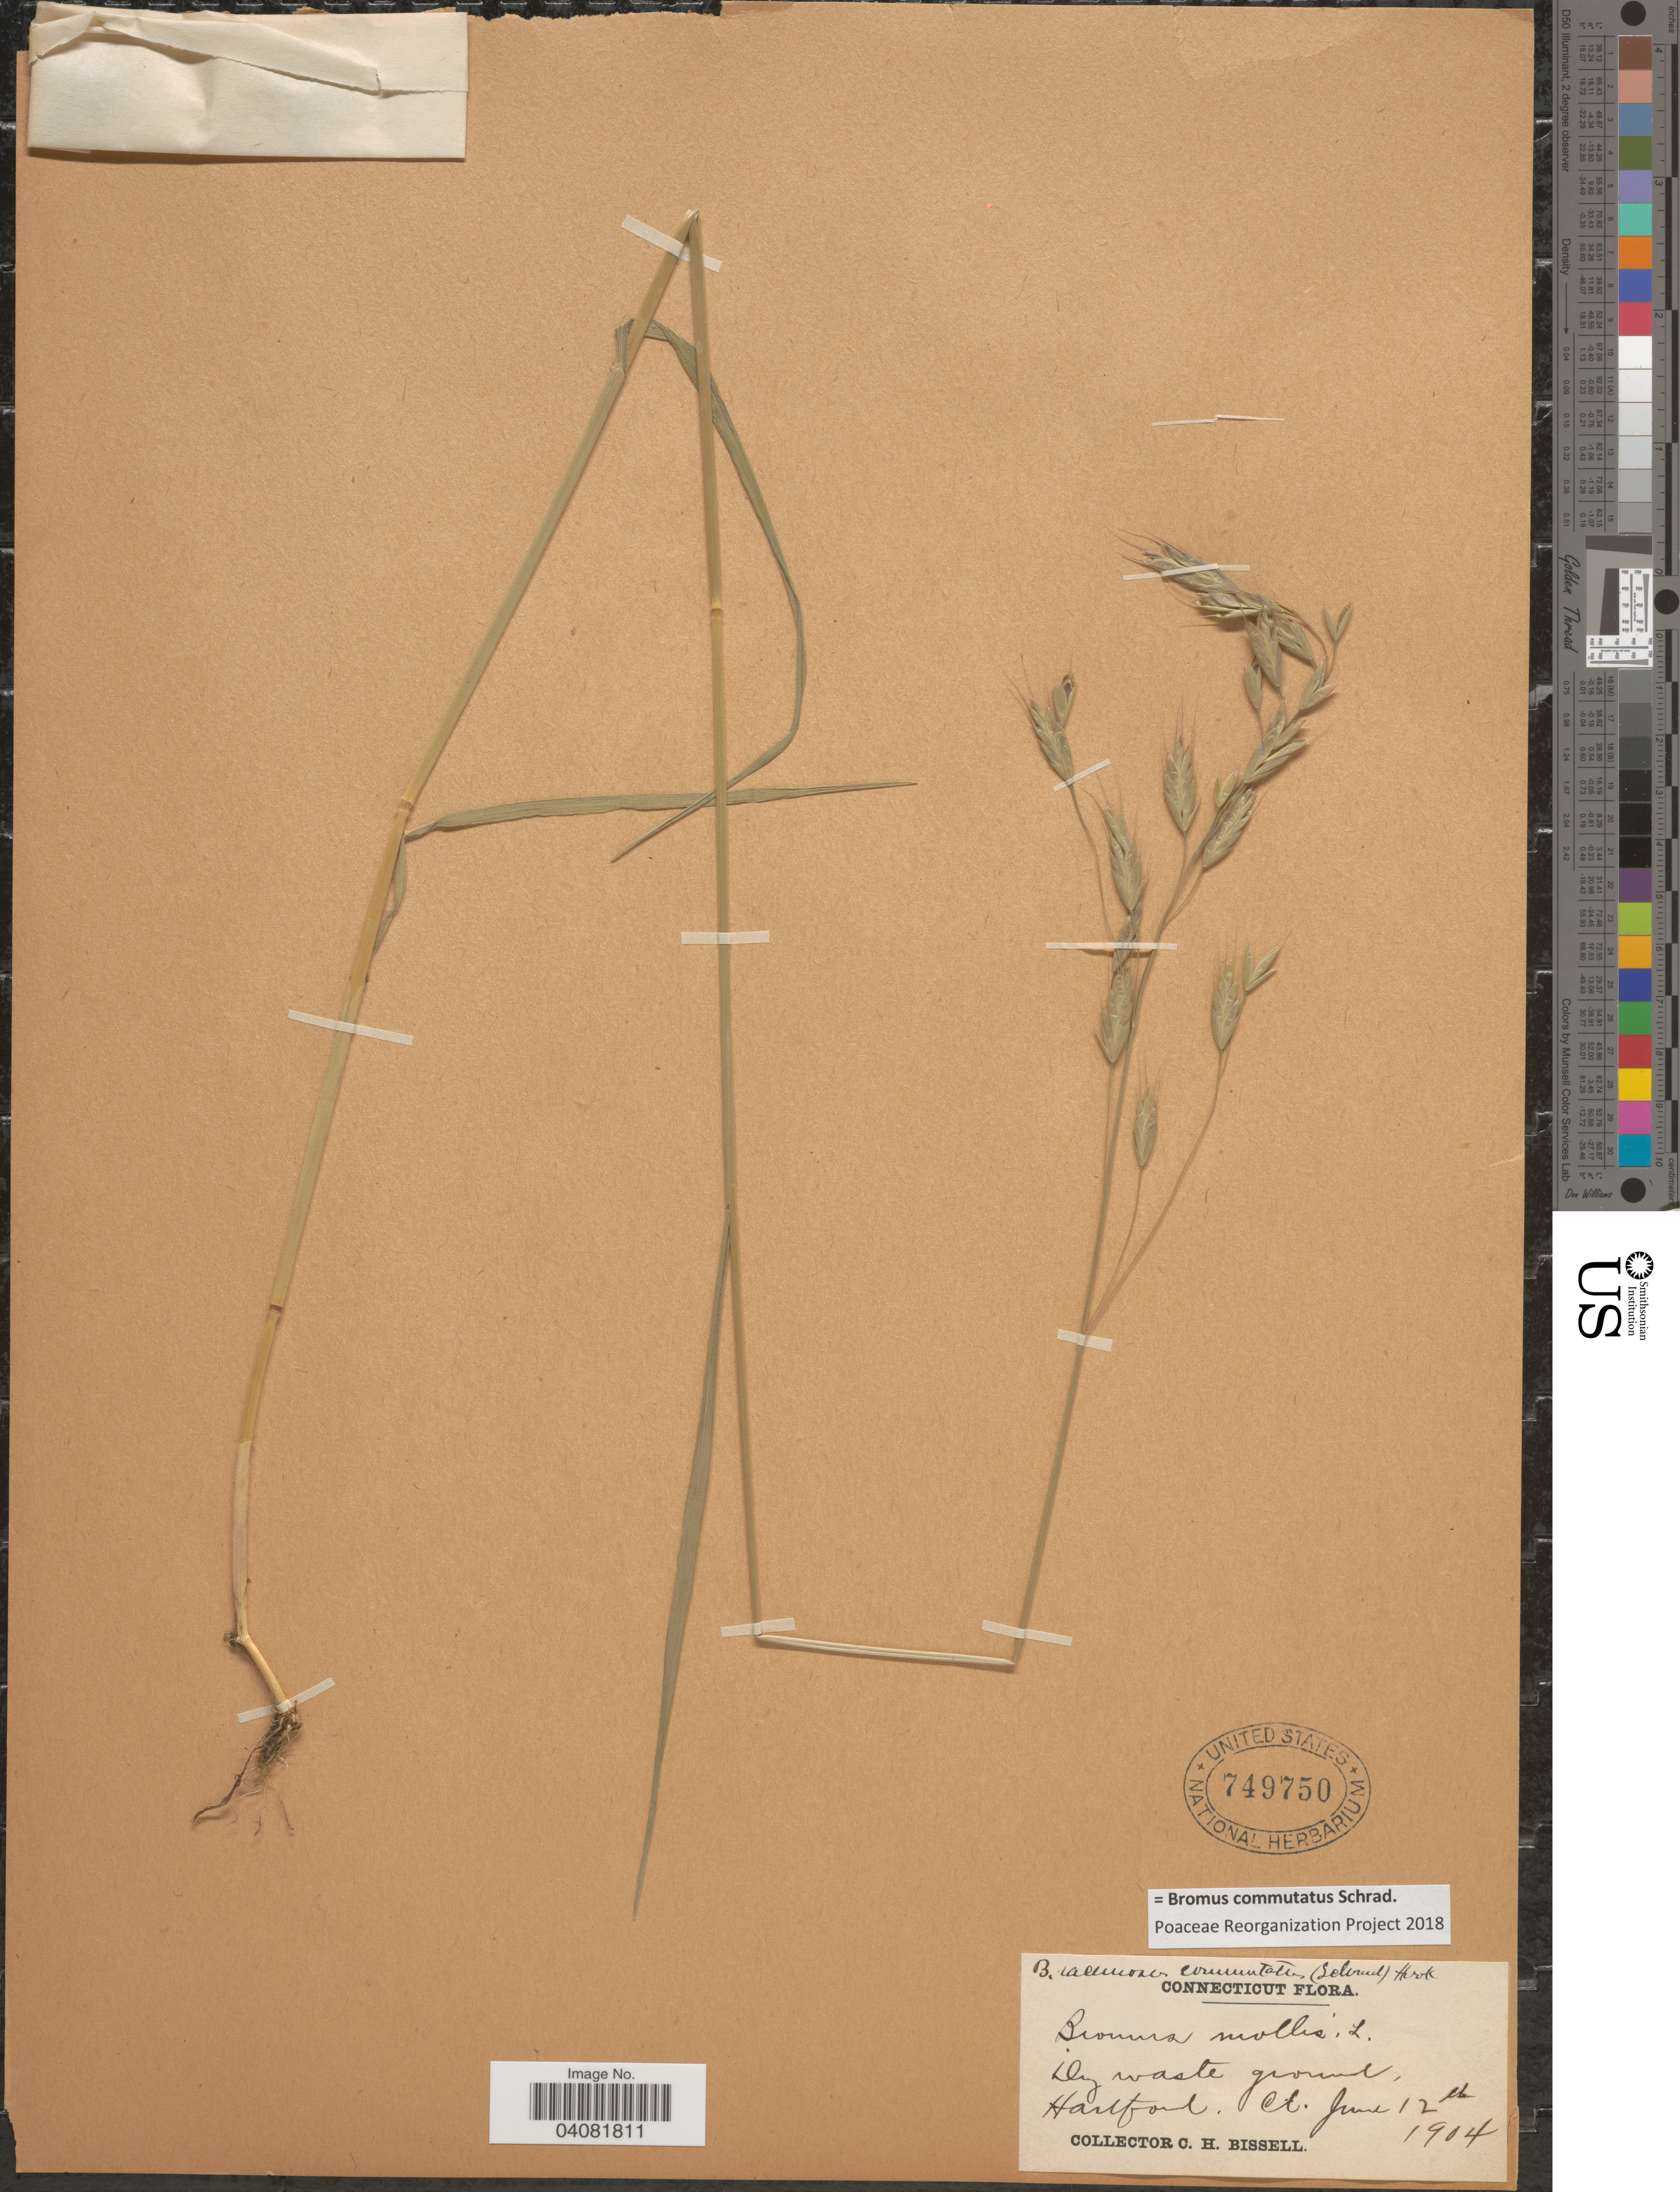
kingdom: Plantae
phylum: Tracheophyta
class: Liliopsida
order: Poales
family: Poaceae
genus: Bromus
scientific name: Bromus commutatus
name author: Schrad.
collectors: C. Bissell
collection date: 1904-06-12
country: United States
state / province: Connecticut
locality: Dry waste ground, Hartford.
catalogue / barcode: US 749750